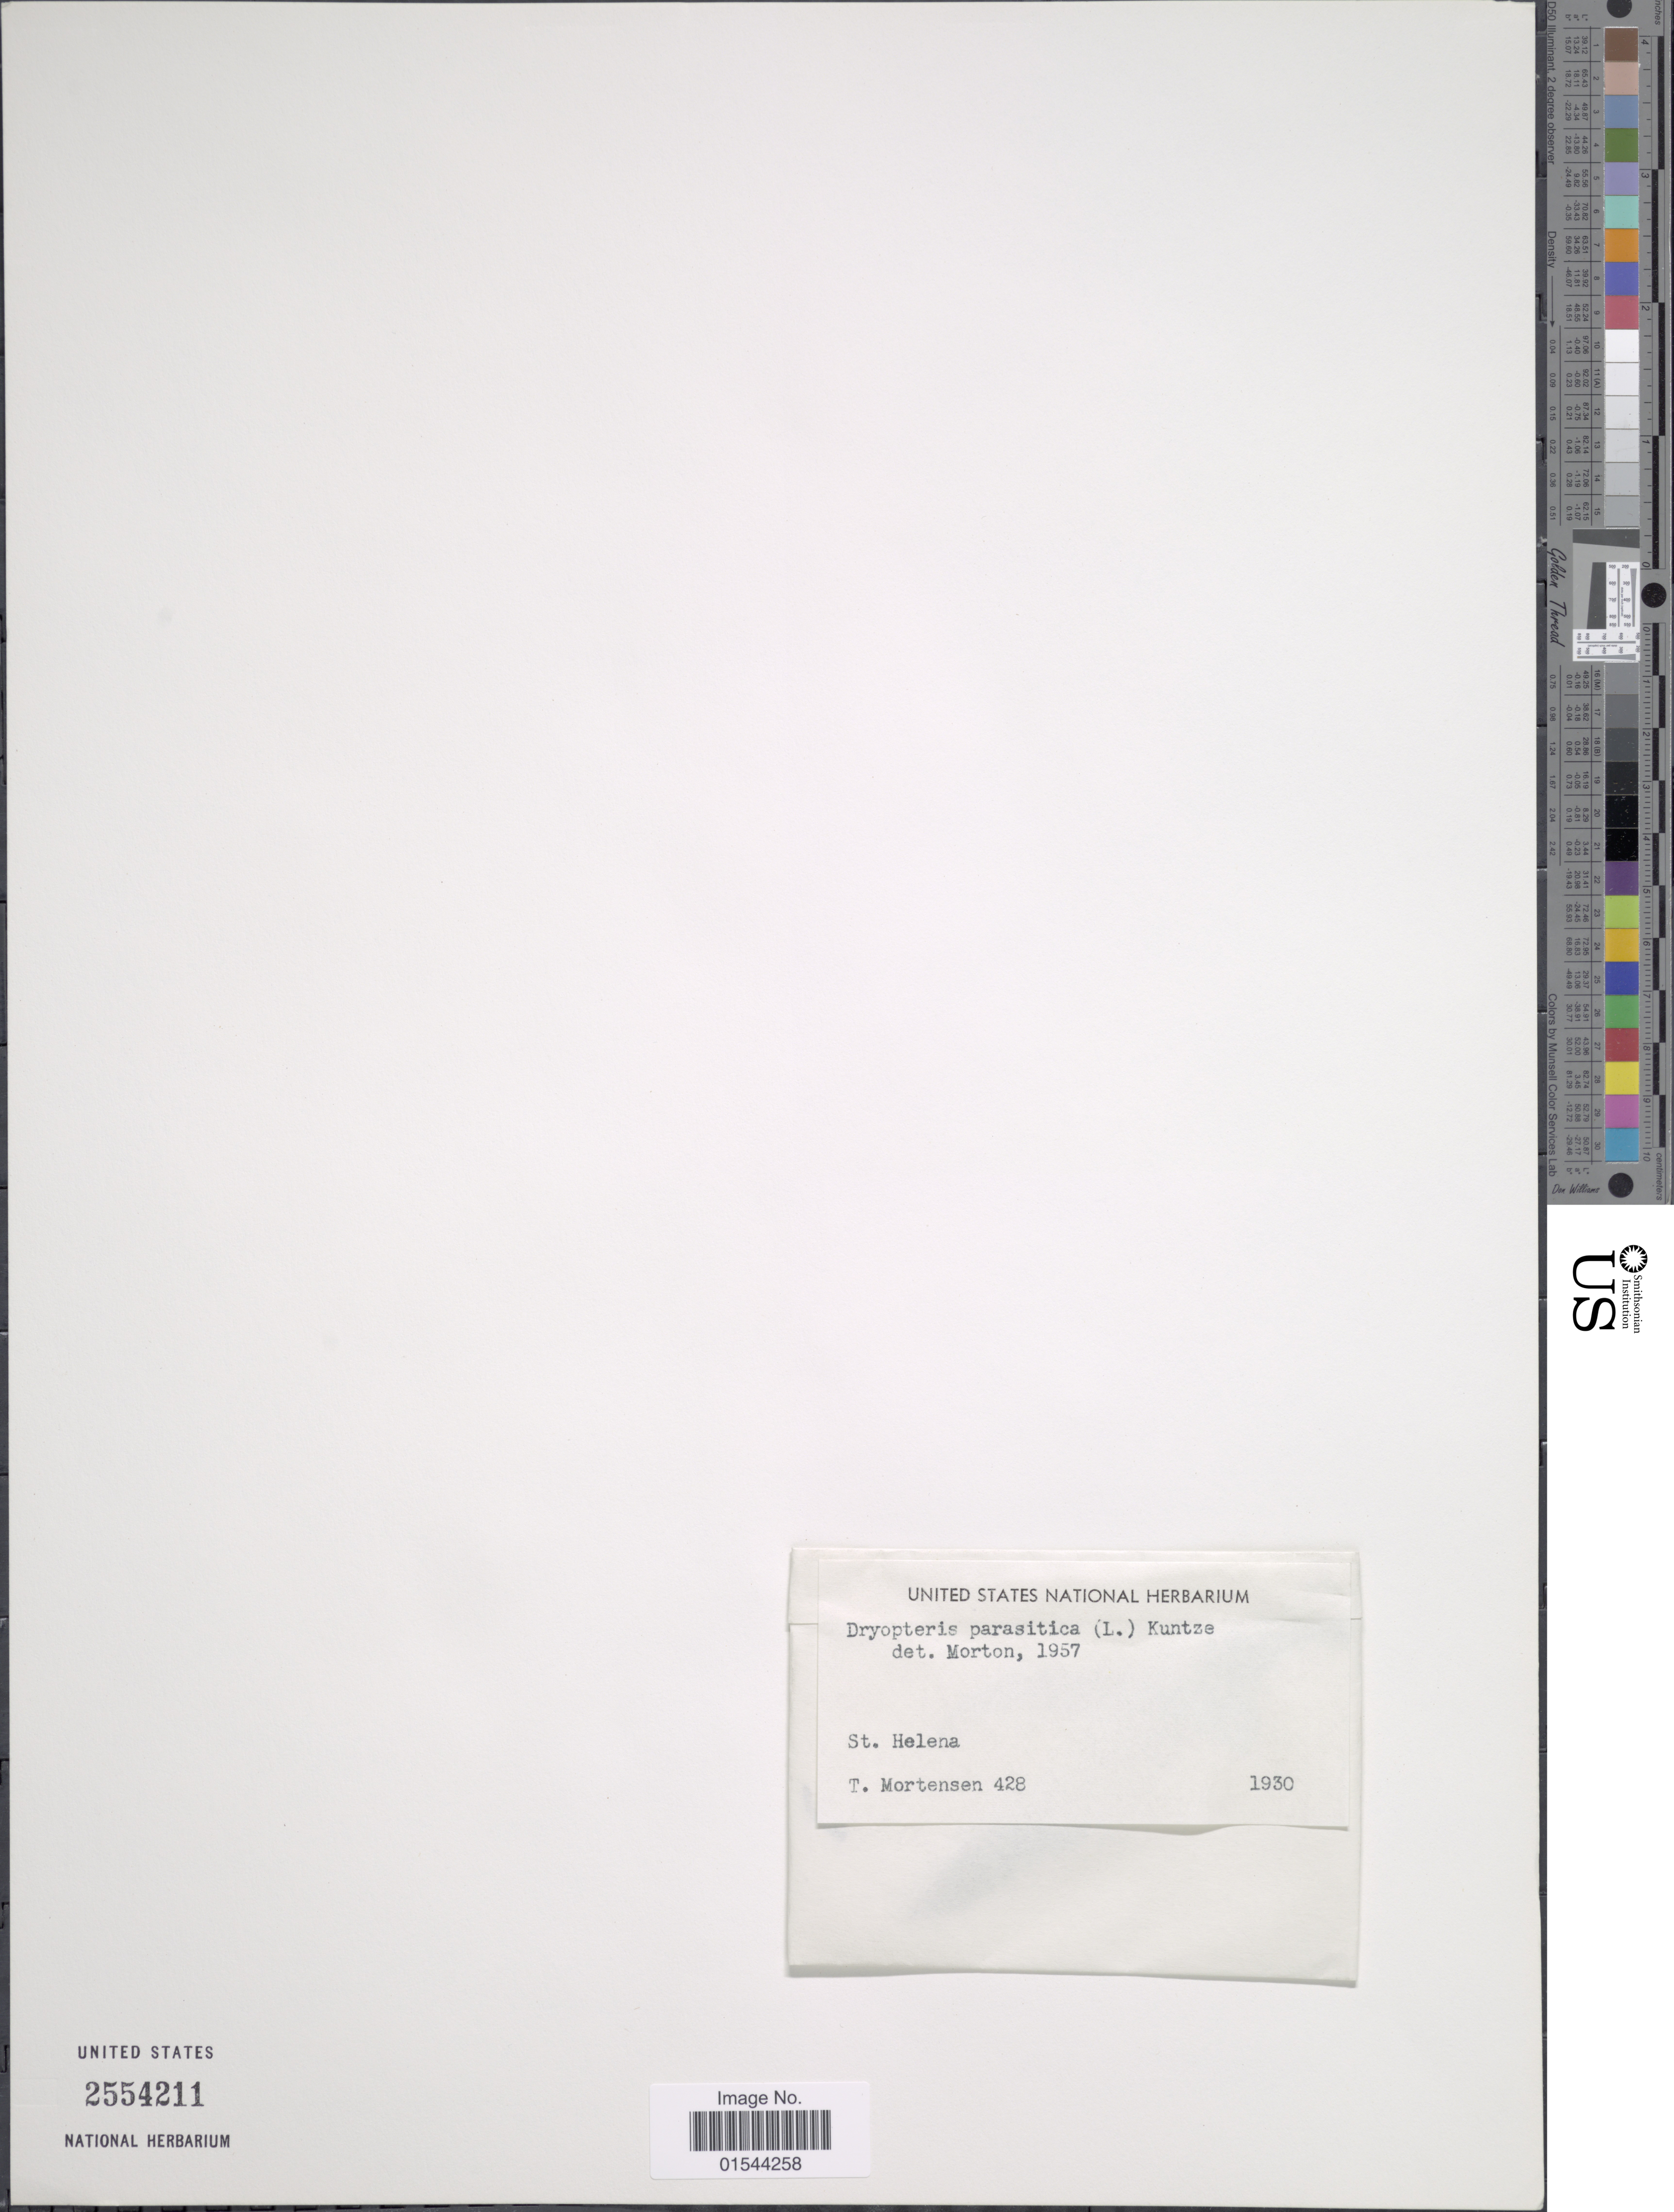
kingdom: Plantae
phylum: Tracheophyta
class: Polypodiopsida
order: Polypodiales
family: Thelypteridaceae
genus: Christella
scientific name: Christella parasitica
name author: (L.) H. Lév.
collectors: T. Mortensen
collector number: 428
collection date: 1930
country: St. Helena Islands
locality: St. Helena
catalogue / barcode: US 2554211